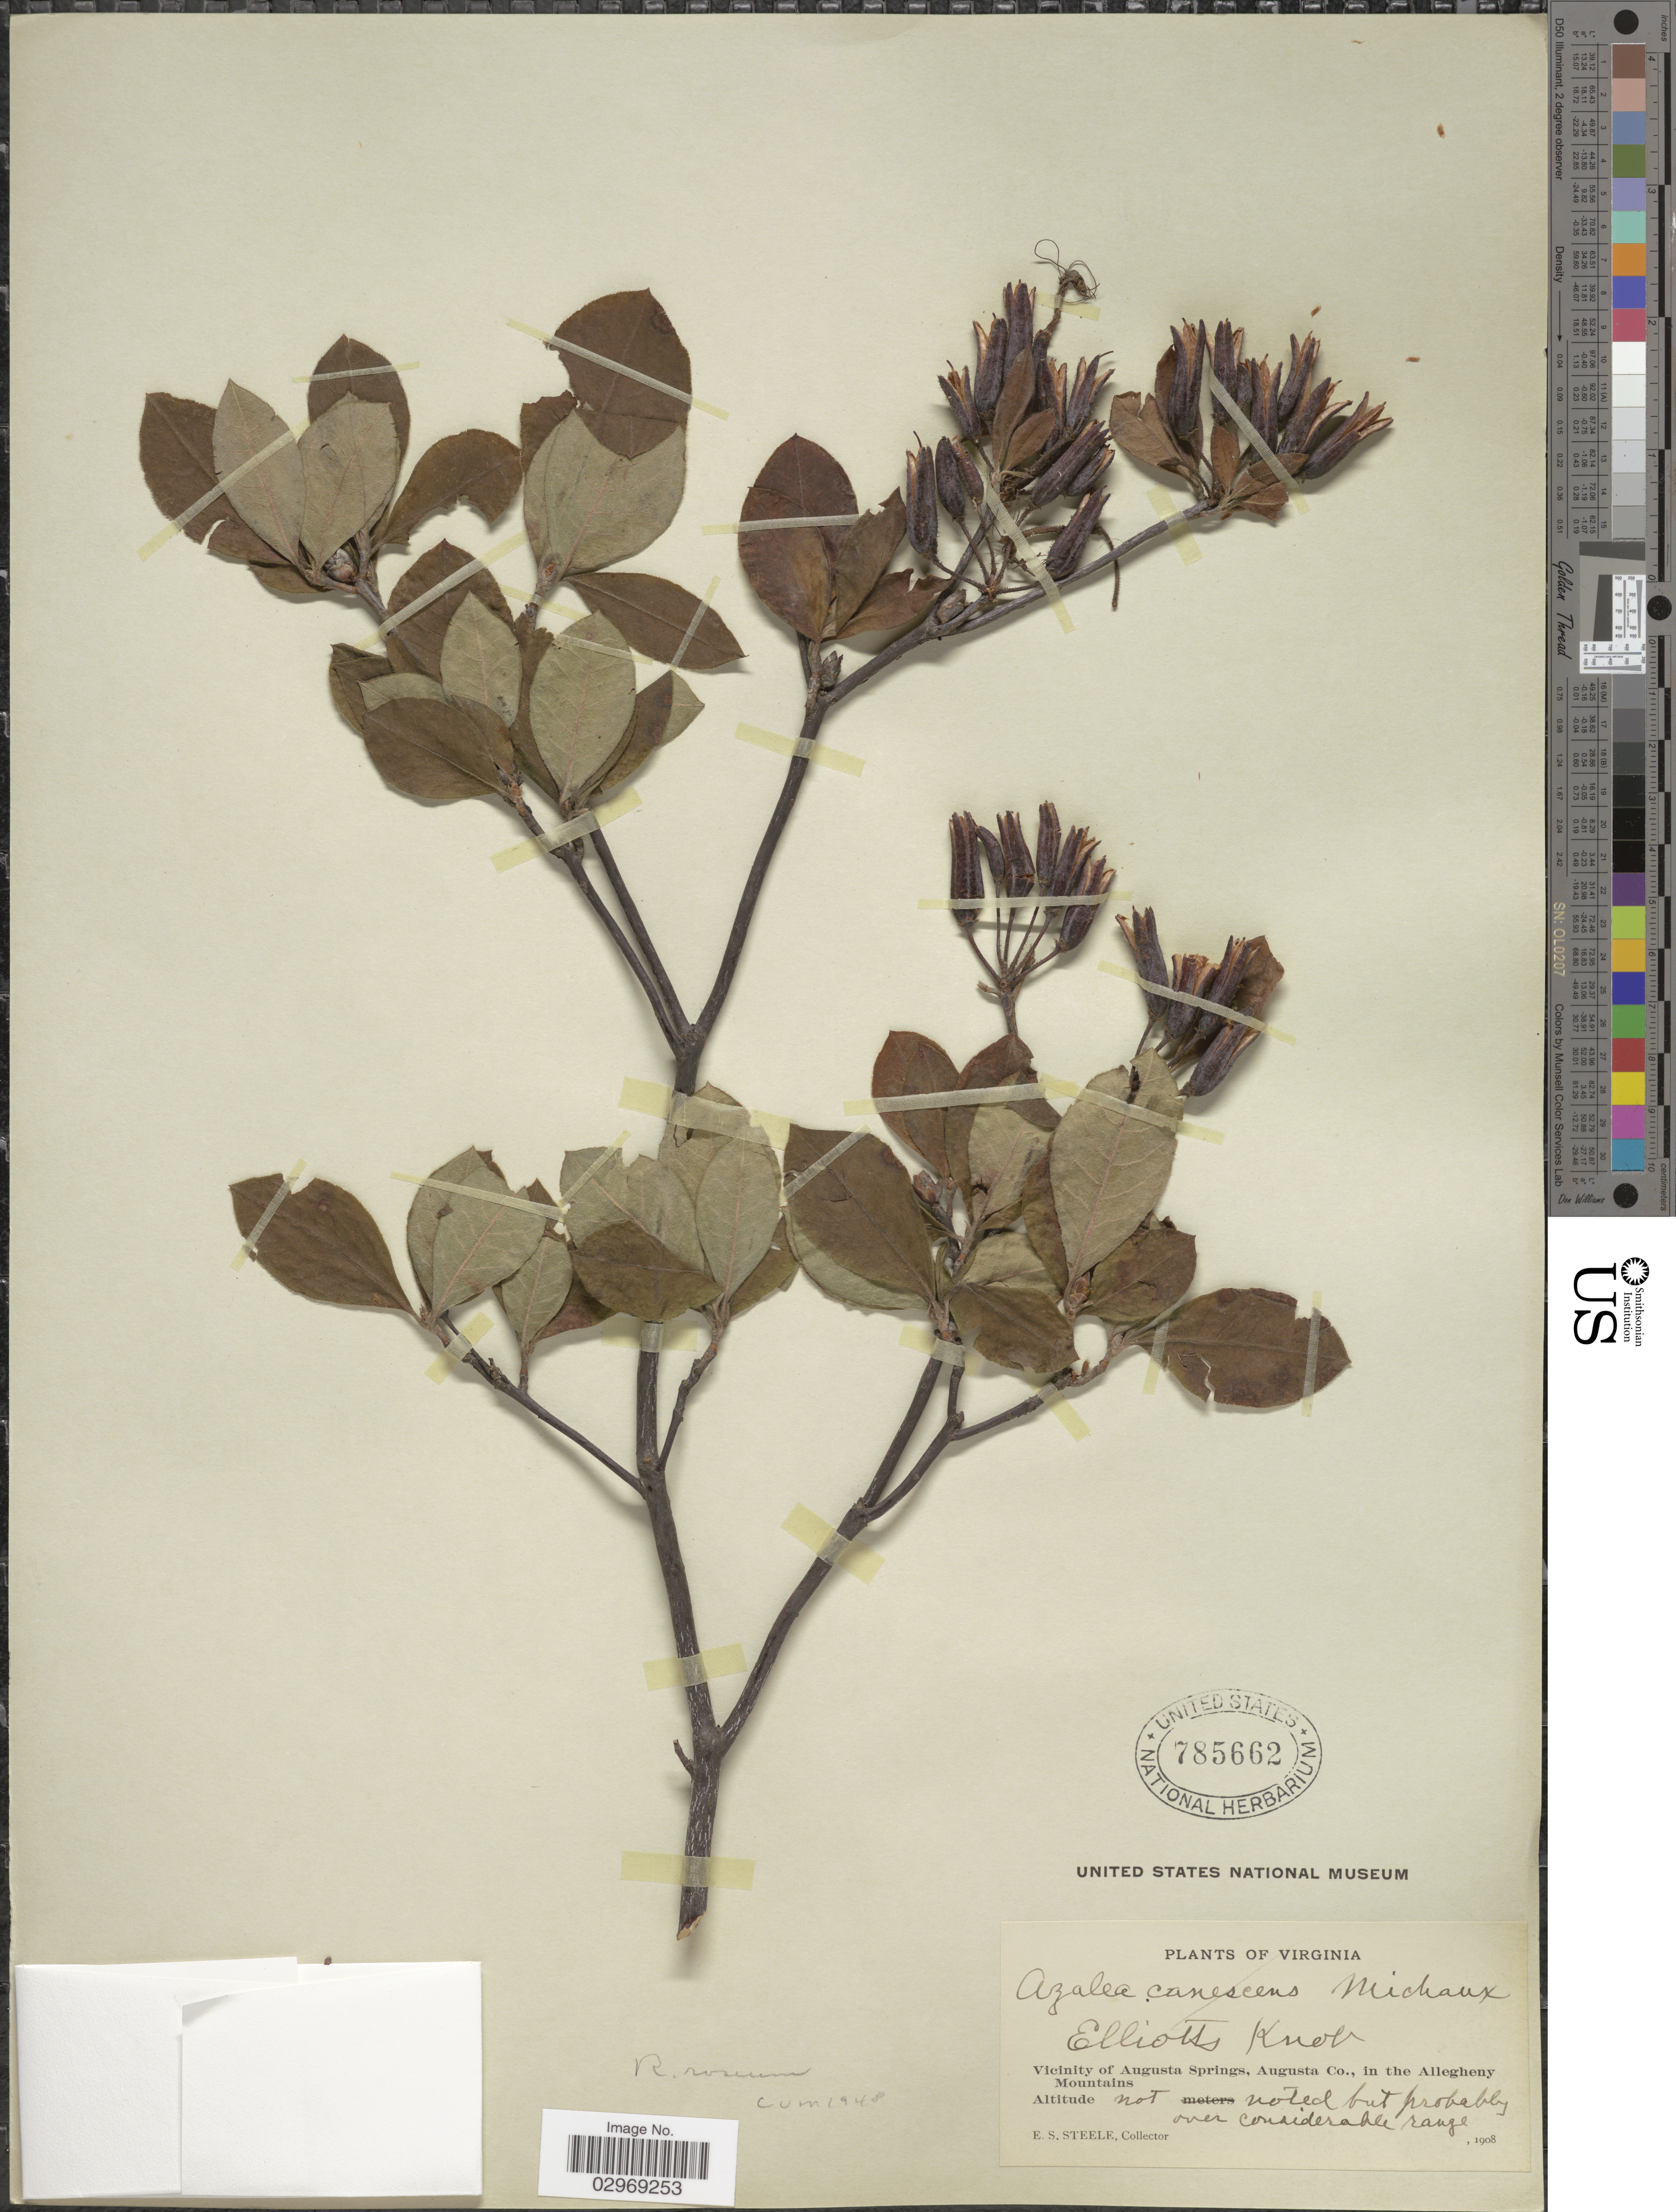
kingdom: Plantae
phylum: Tracheophyta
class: Magnoliopsida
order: Ericales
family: Ericaceae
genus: Rhododendron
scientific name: Rhododendron roseum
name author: (Loisel.) Rehder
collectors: E. Steele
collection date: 1908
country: United States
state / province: Virginia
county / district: Augusta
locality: Elliots Knob. Vicinity of Augusta Springs, Augusta Co., in the Allegheny Mountains.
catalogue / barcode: US 785662